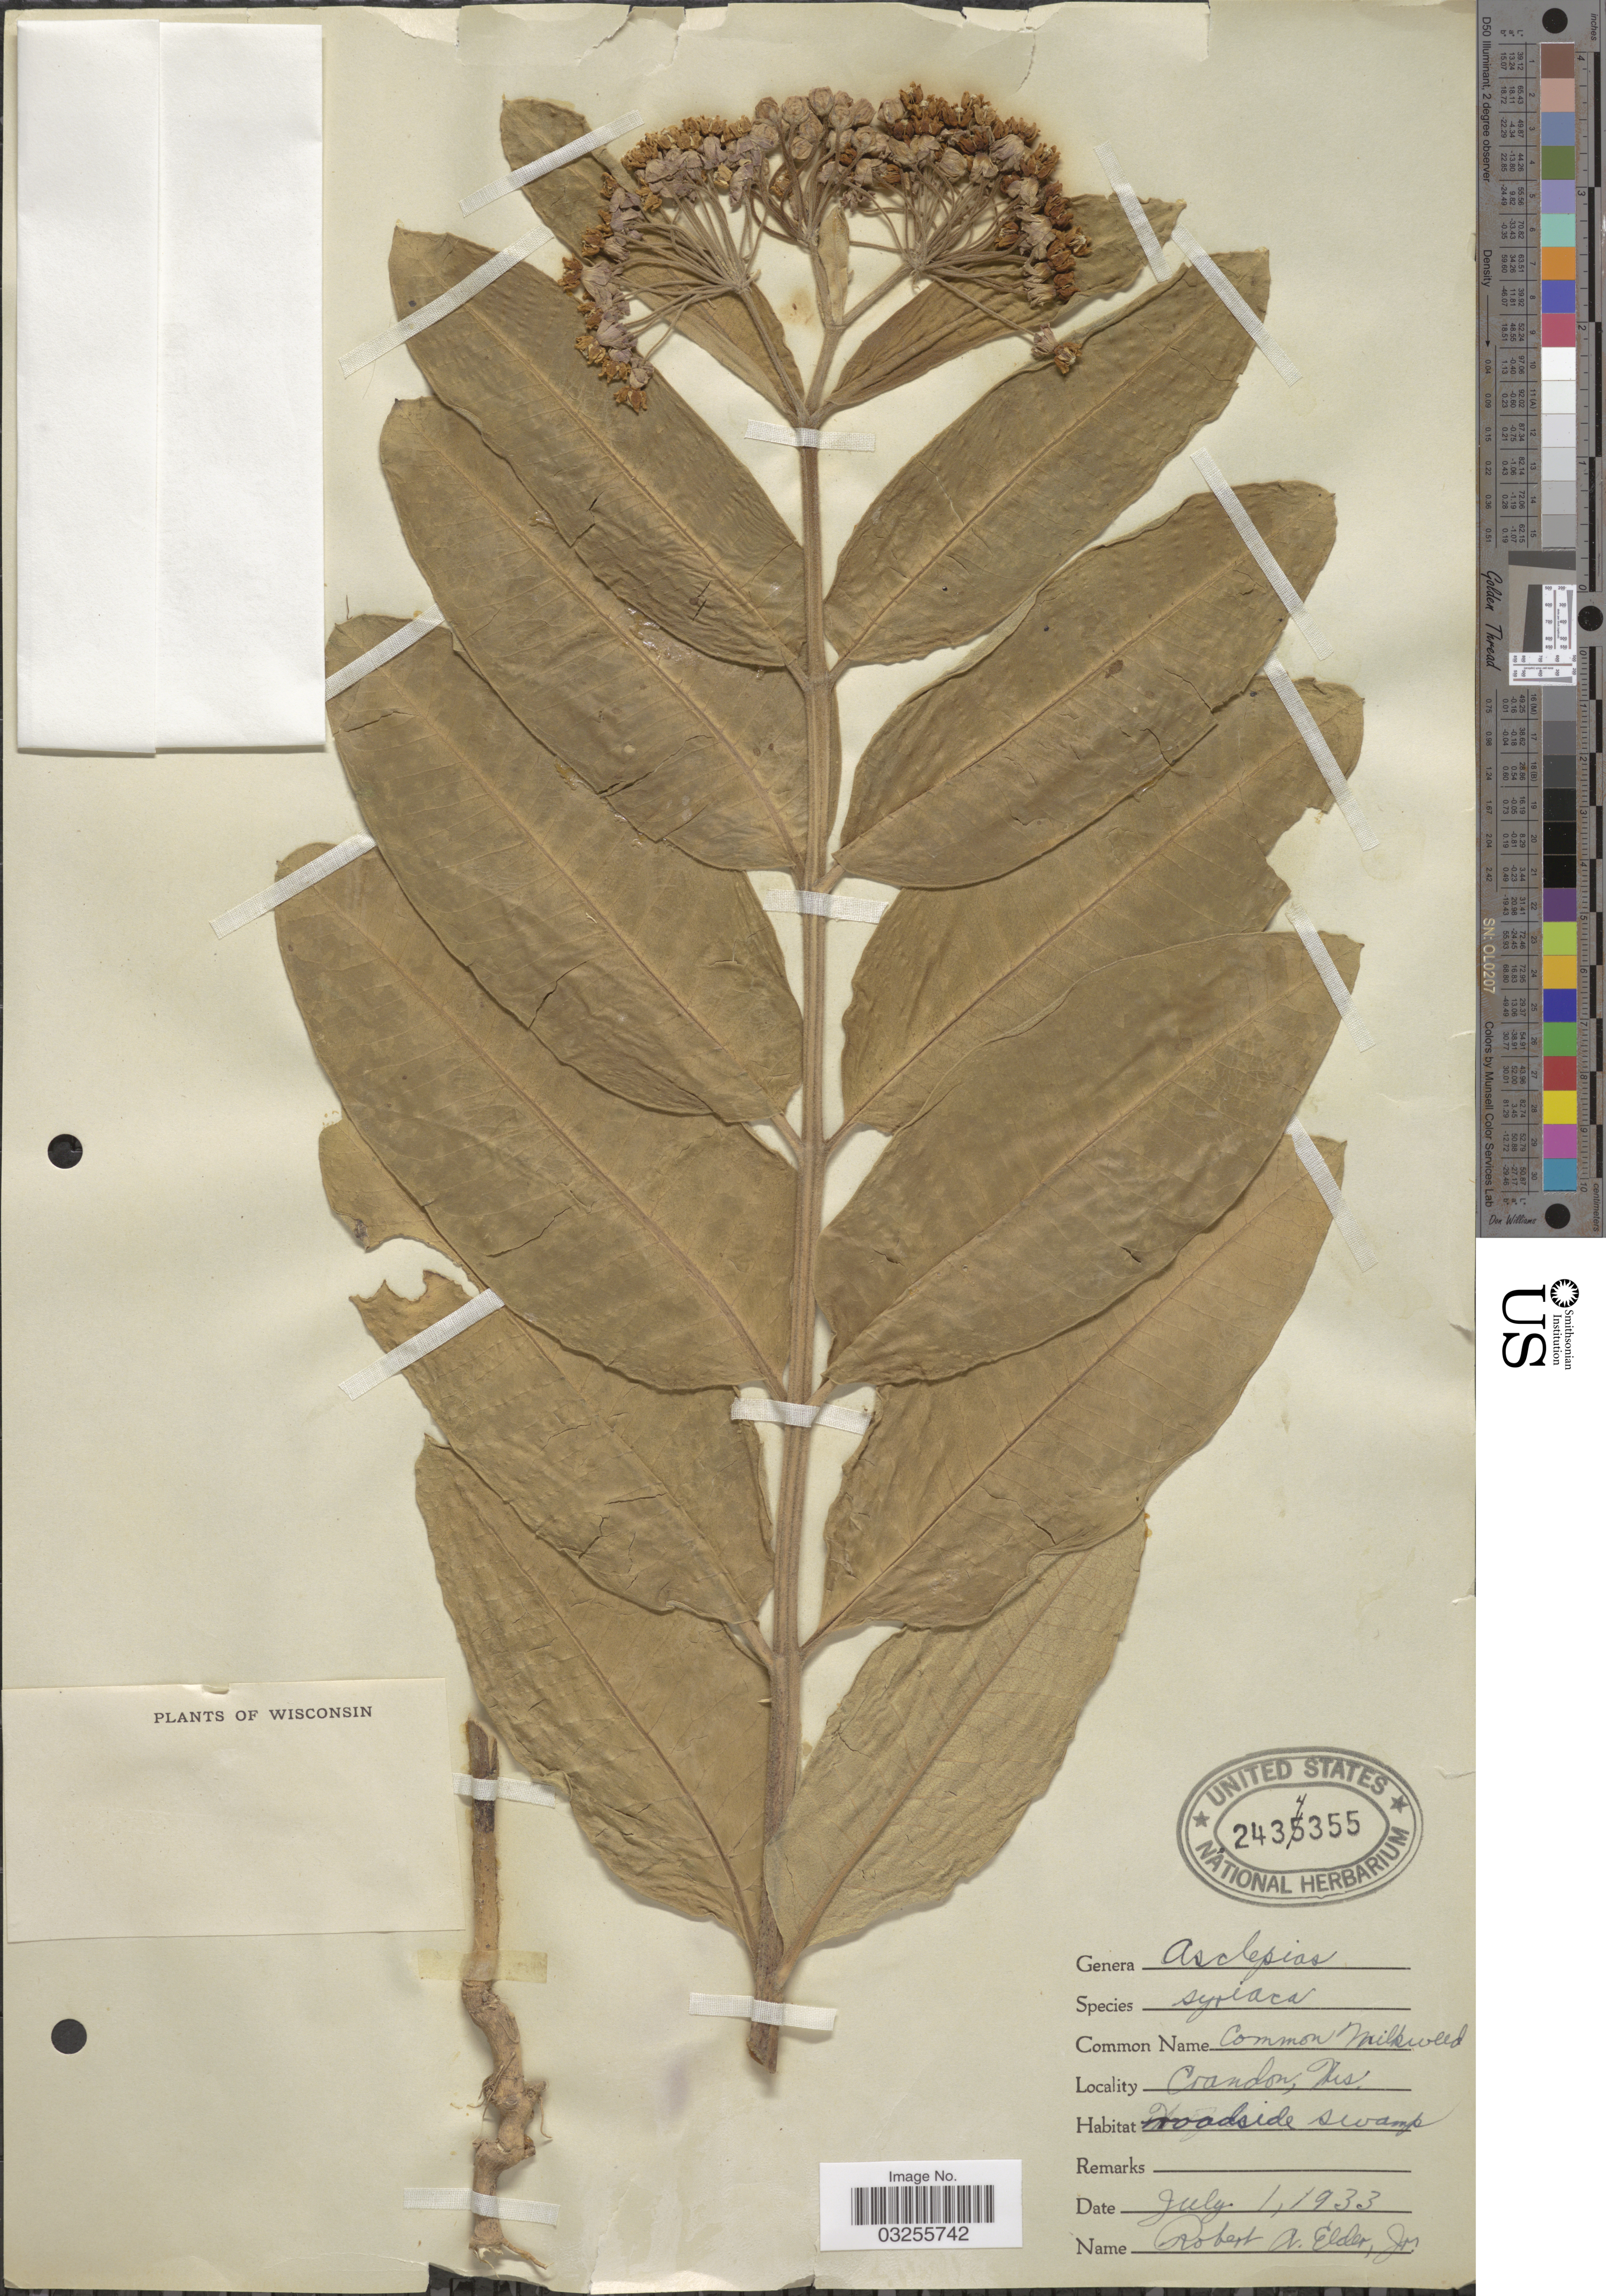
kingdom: Plantae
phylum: Tracheophyta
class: Magnoliopsida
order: Gentianales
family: Apocynaceae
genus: Asclepias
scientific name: Asclepias syriaca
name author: L.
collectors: R. Elder Jr.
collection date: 1933-07-01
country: United States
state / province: Wisconsin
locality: Crandon, Wis.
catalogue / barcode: US 2434355